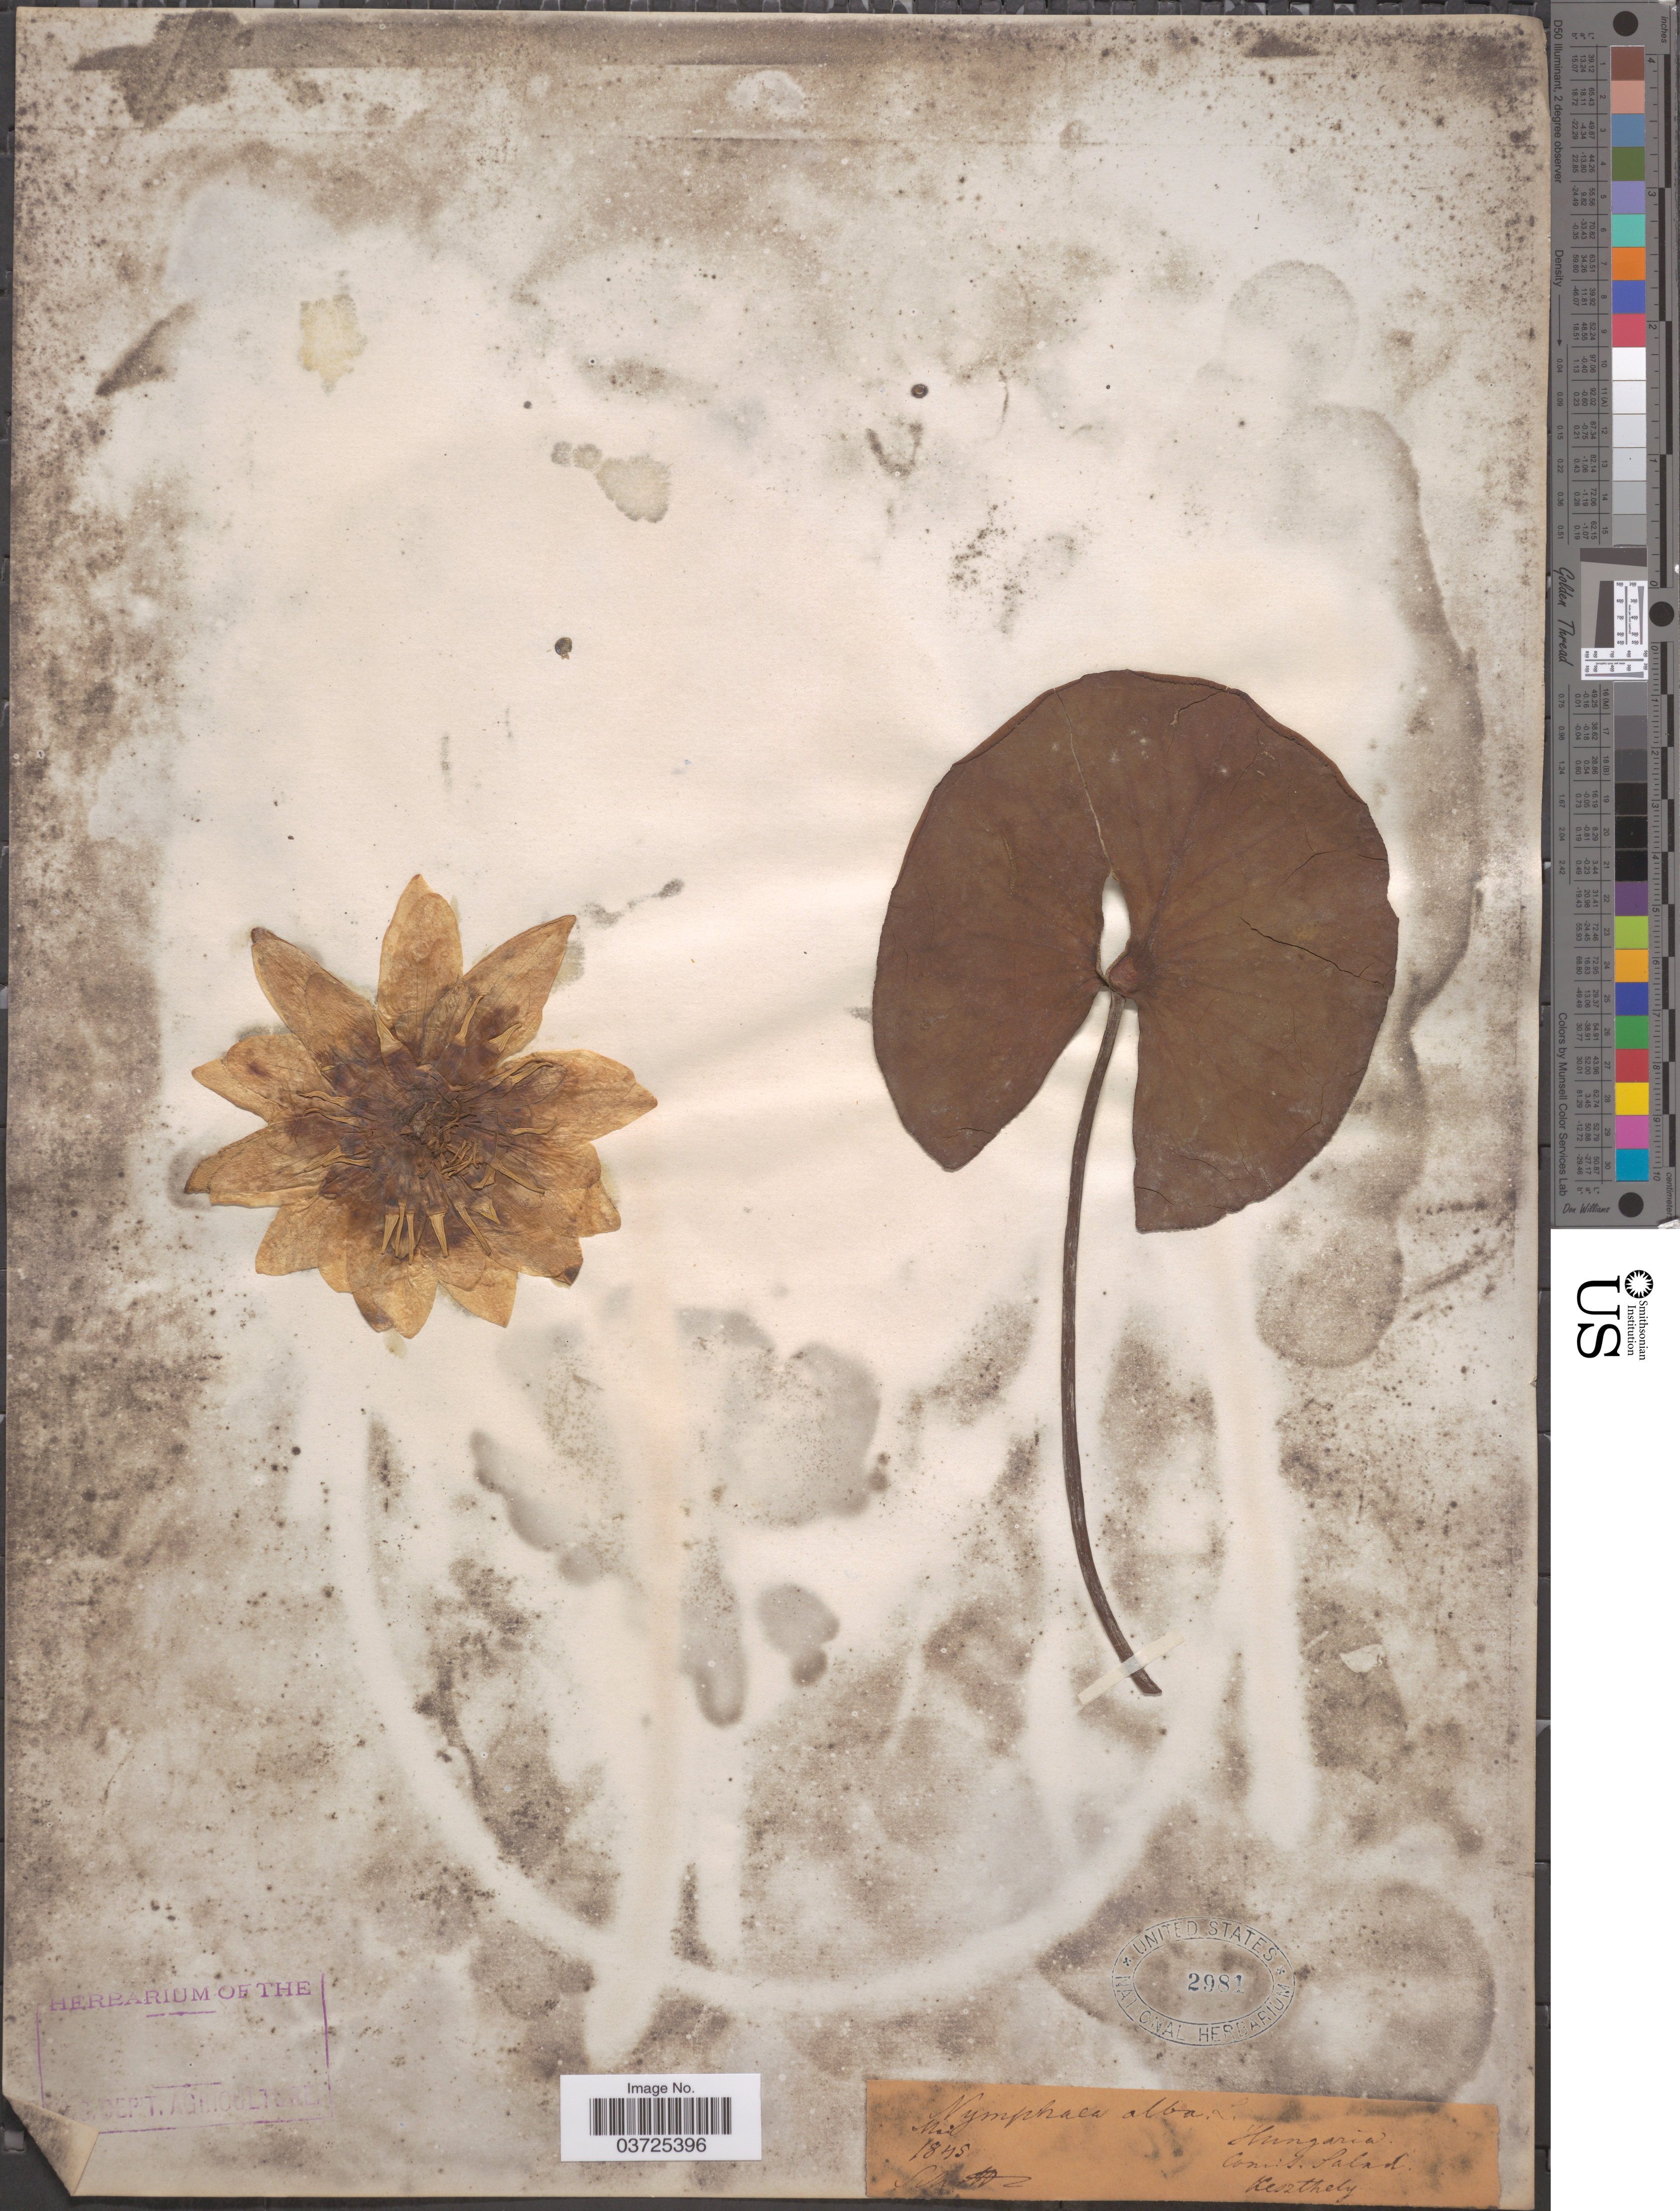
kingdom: Plantae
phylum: Tracheophyta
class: Magnoliopsida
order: Nymphaeales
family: Nymphaeaceae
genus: Nymphaea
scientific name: Nymphaea alba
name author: L.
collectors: Schott, --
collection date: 1845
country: Hungary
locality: Hungaria. Conas. Salad. Keszthely.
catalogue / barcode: US 2981